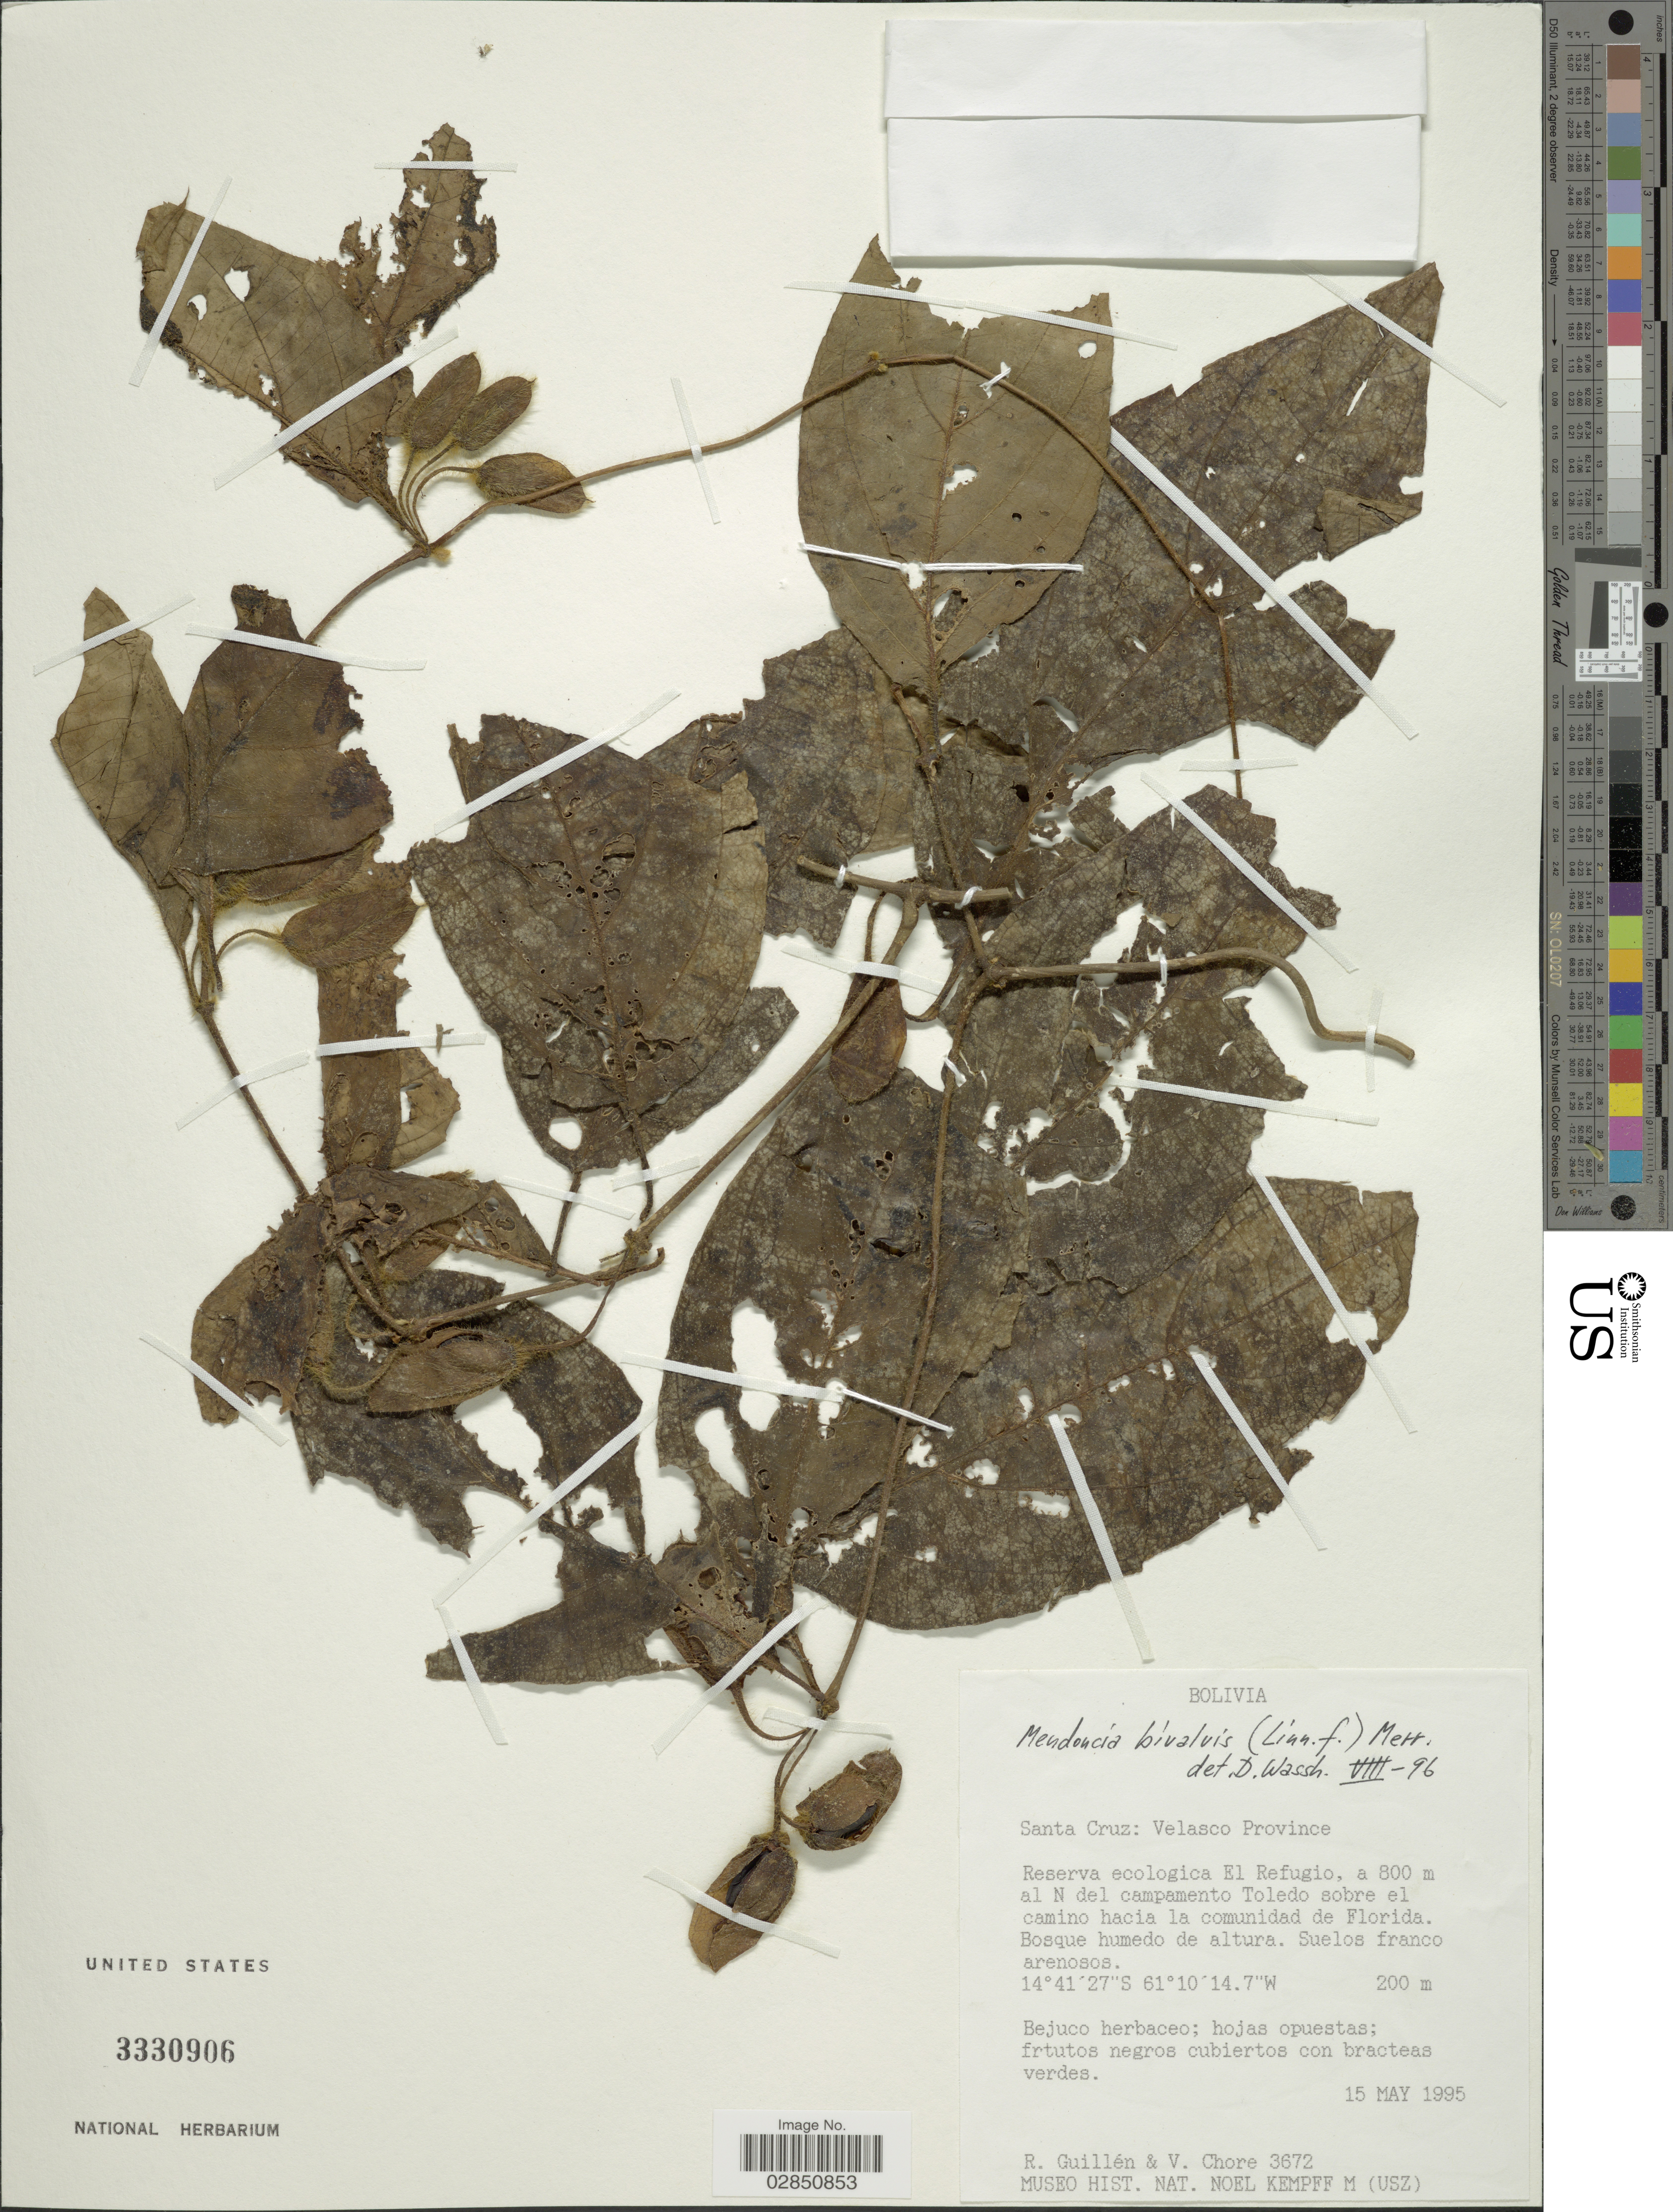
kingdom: Plantae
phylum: Tracheophyta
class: Magnoliopsida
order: Lamiales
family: Acanthaceae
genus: Mendoncia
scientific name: Mendoncia bivalvis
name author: (L. f.) Merr.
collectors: R. Guillen & V. Chore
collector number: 3672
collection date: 1995-05-15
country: Bolivia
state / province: Santa Cruz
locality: Velasco Province. Reserva ecologica El Refugio, a 800 m al N del campamento Toledo sobre el camino hacia la comunidad de Florida.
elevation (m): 200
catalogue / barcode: US 3330906